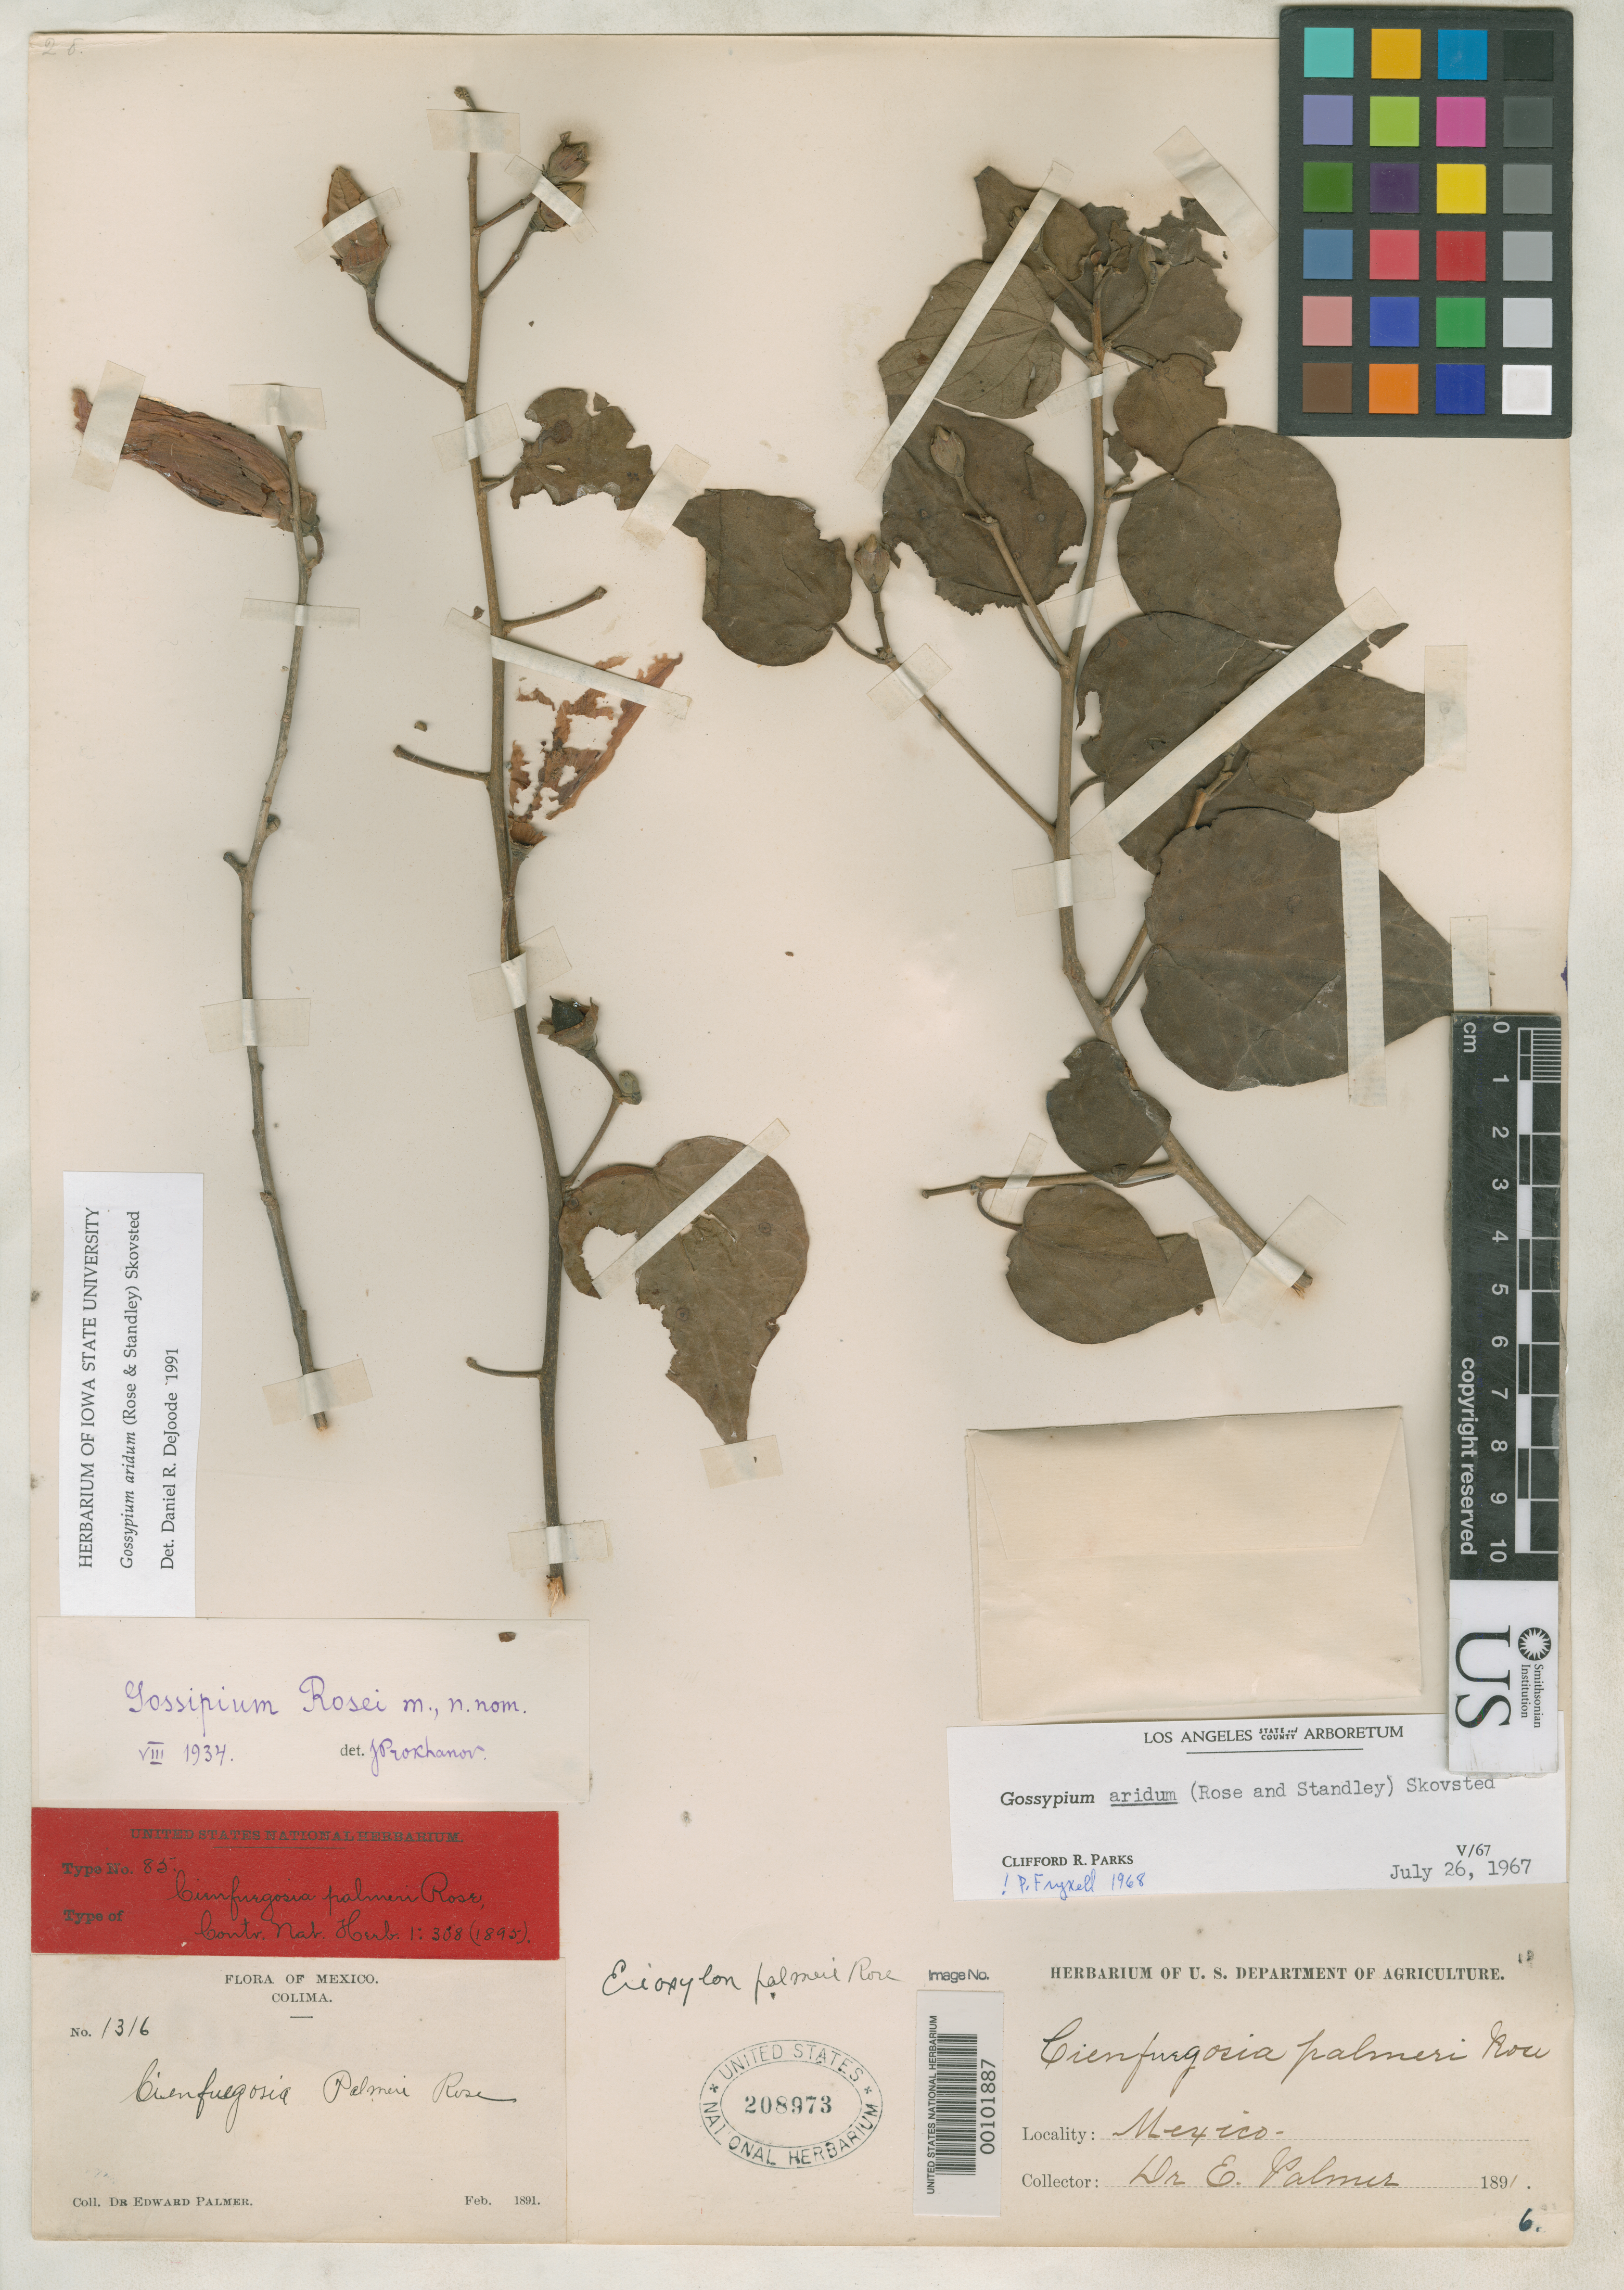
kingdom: Plantae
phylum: Tracheophyta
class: Magnoliopsida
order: Malvales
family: Malvaceae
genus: Cienfuegosia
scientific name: Cienfuegosia palmeri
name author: Rose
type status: Type Collection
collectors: E. Palmer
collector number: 1316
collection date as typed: Feb 1891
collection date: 1891-02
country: Mexico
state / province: Colima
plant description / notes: One of 2 original sheets at US (USNH 208973, 208974); neither clearly identifiable from annotations or protologue as "holotype".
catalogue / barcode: US 208973